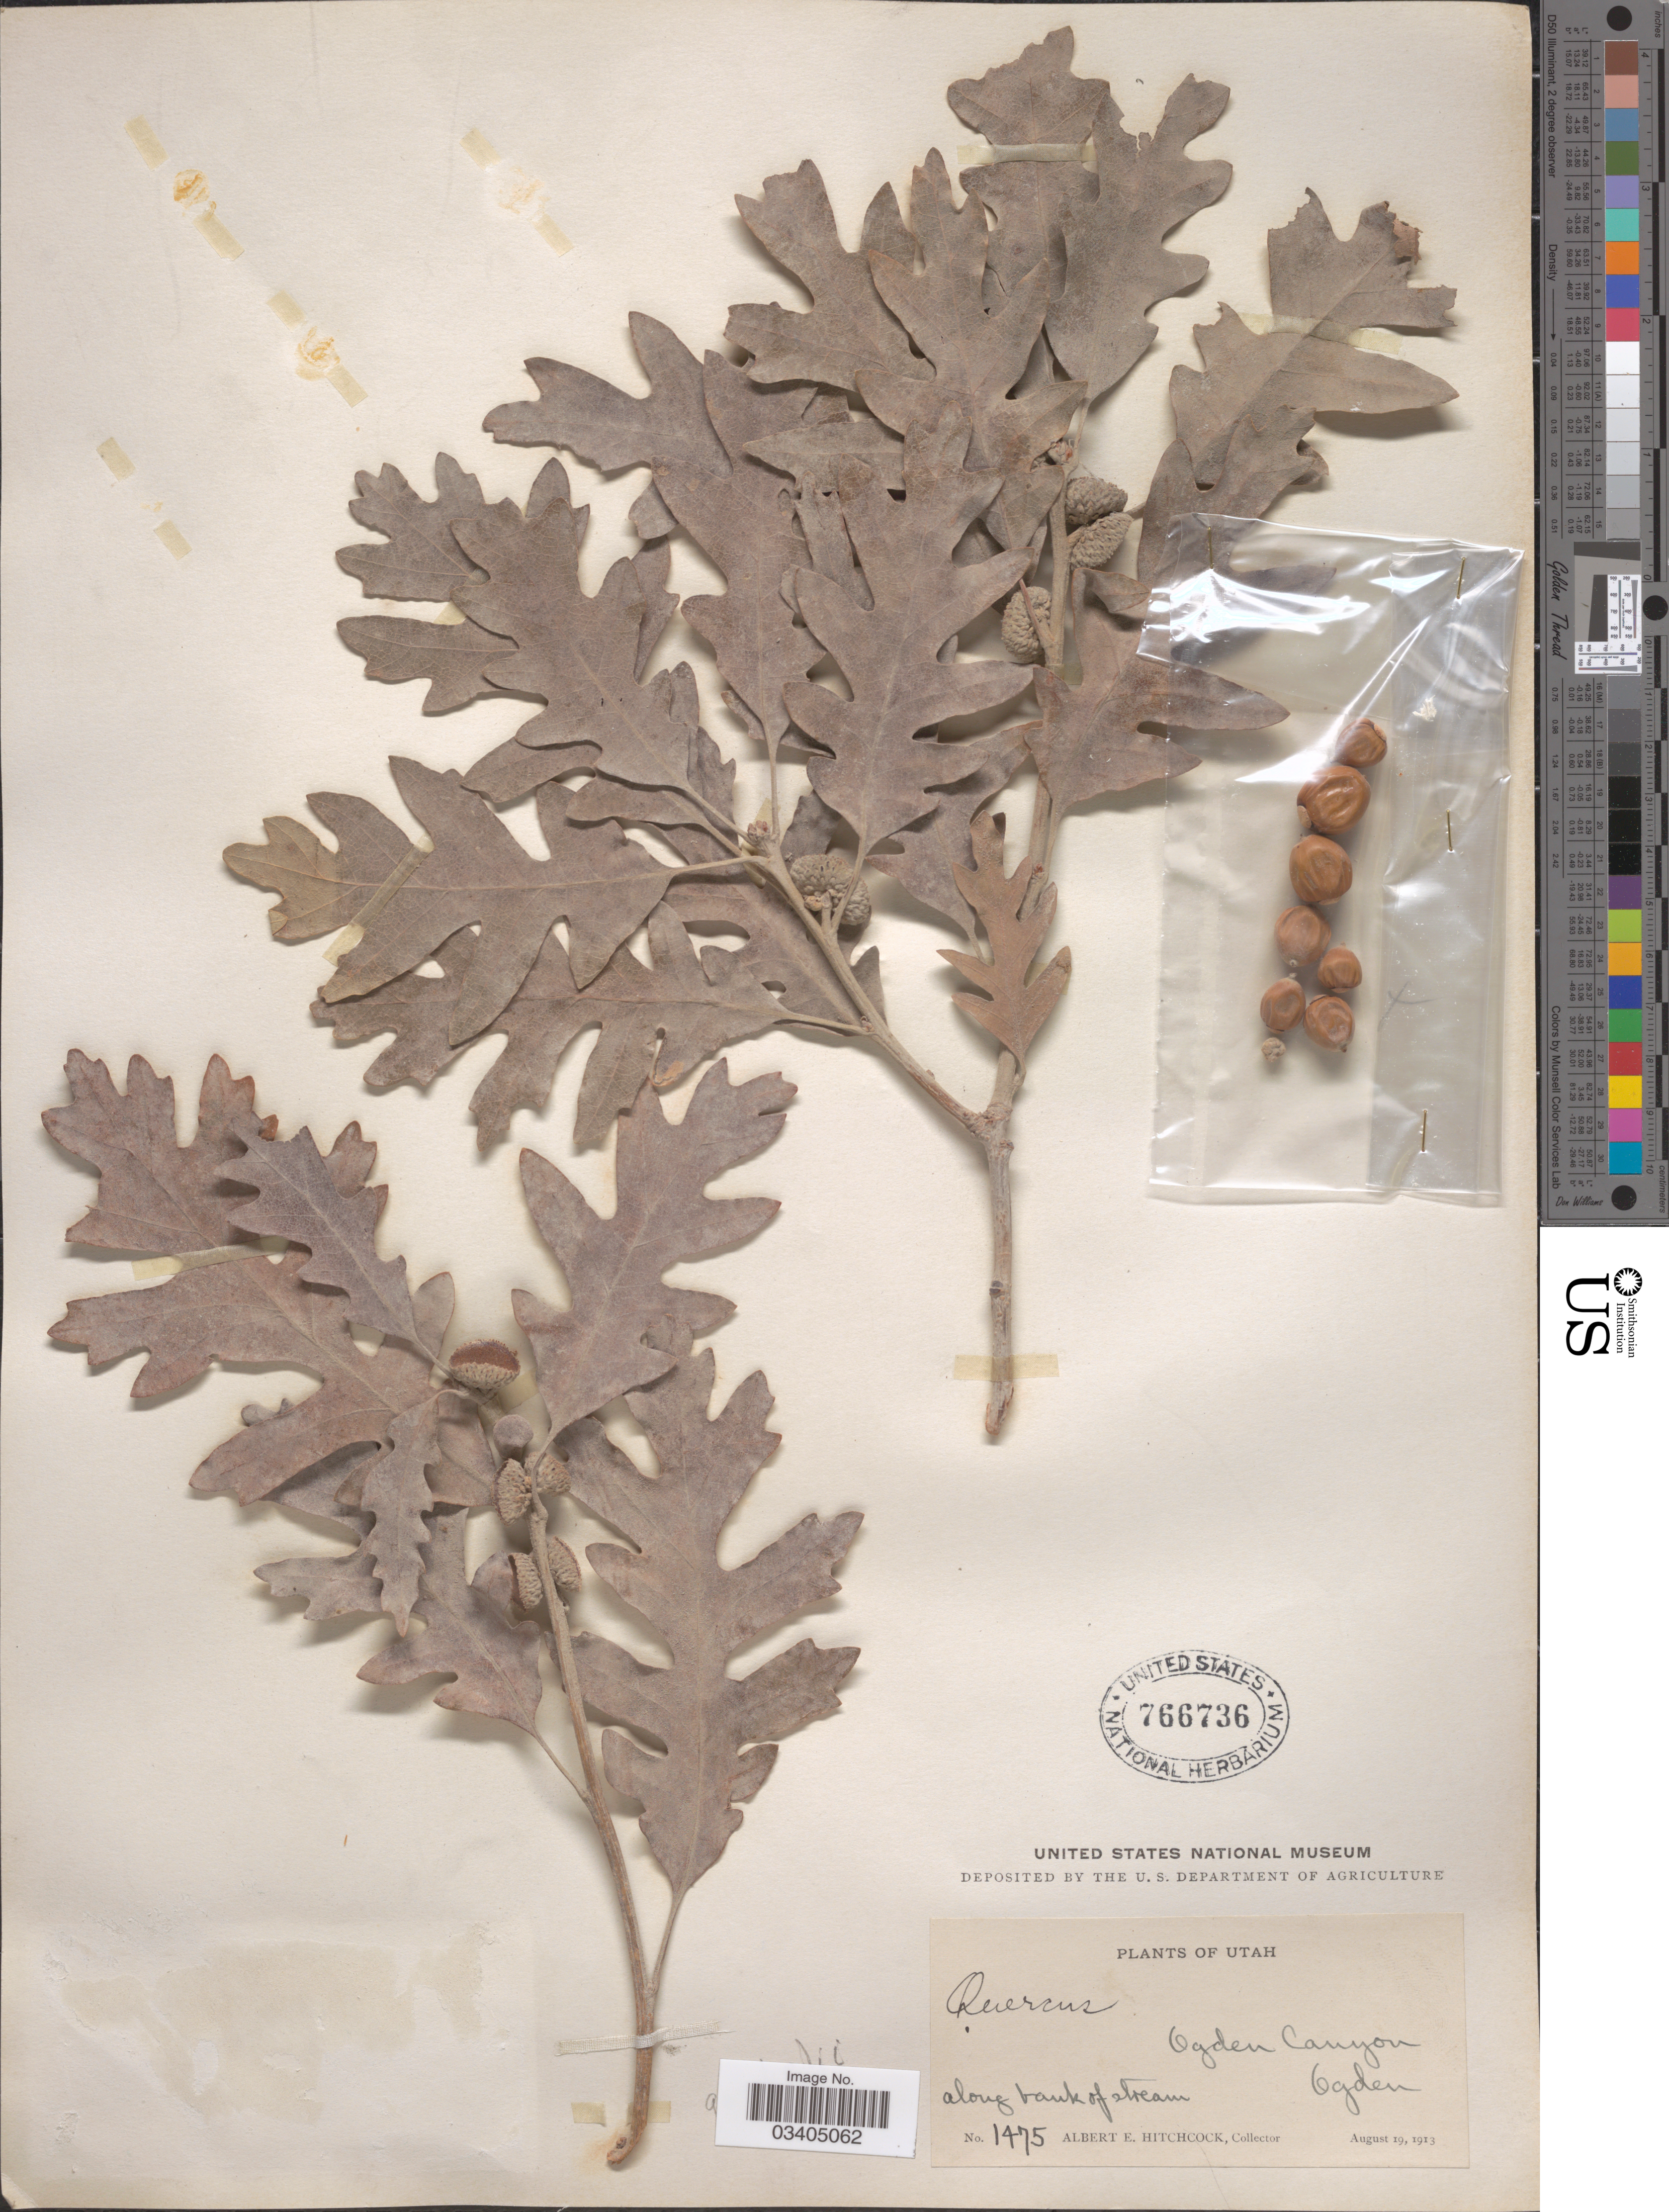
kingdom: Plantae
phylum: Tracheophyta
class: Magnoliopsida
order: Fagales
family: Fagaceae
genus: Quercus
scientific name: Quercus gambelii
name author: Nutt.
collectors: A. Hitchcock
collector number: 1475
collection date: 1913-08-19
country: United States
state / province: Utah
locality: Ogden Canyon. Ogden.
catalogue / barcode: US 766736